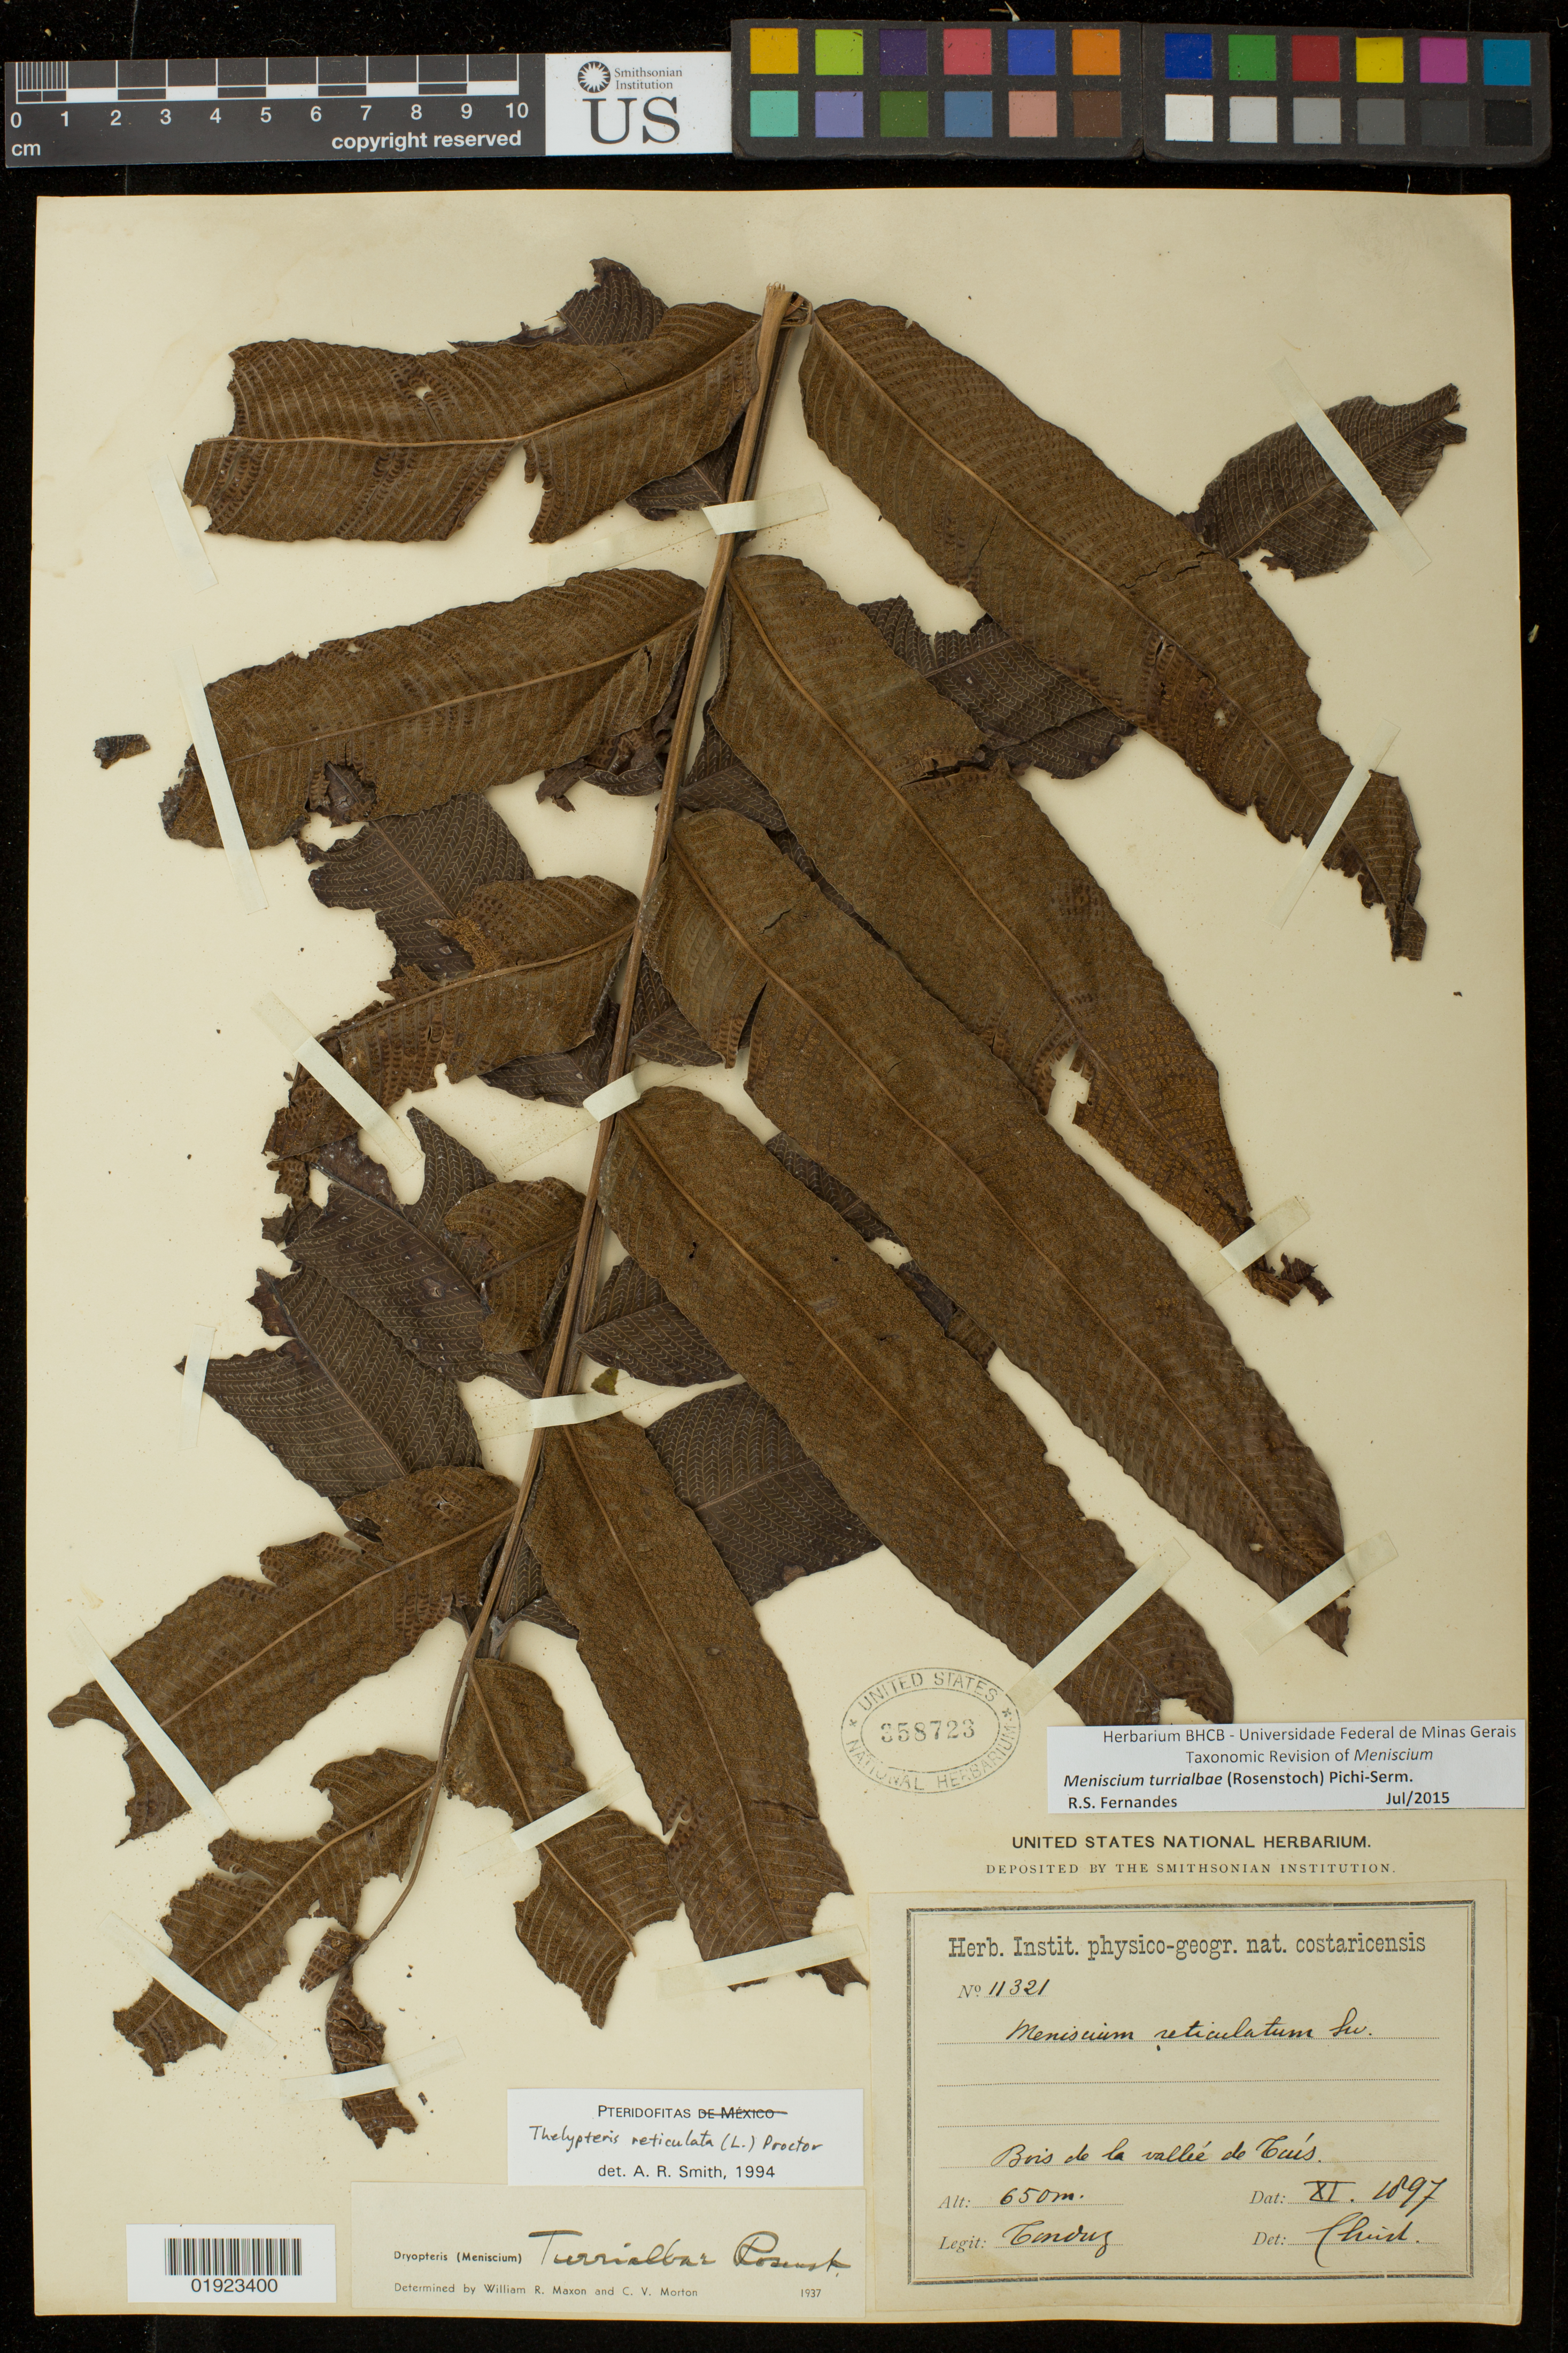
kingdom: Plantae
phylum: Tracheophyta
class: Polypodiopsida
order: Polypodiales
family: Thelypteridaceae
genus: Meniscium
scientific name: Meniscium turrialbae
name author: (Rosenst.) Pic. Serm.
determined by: Fernandes, R. S.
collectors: ex herb. Tonduz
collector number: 11321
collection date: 1897-11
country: Costa Rica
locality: Bois de la vallee de Tuis.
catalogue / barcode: US 358723